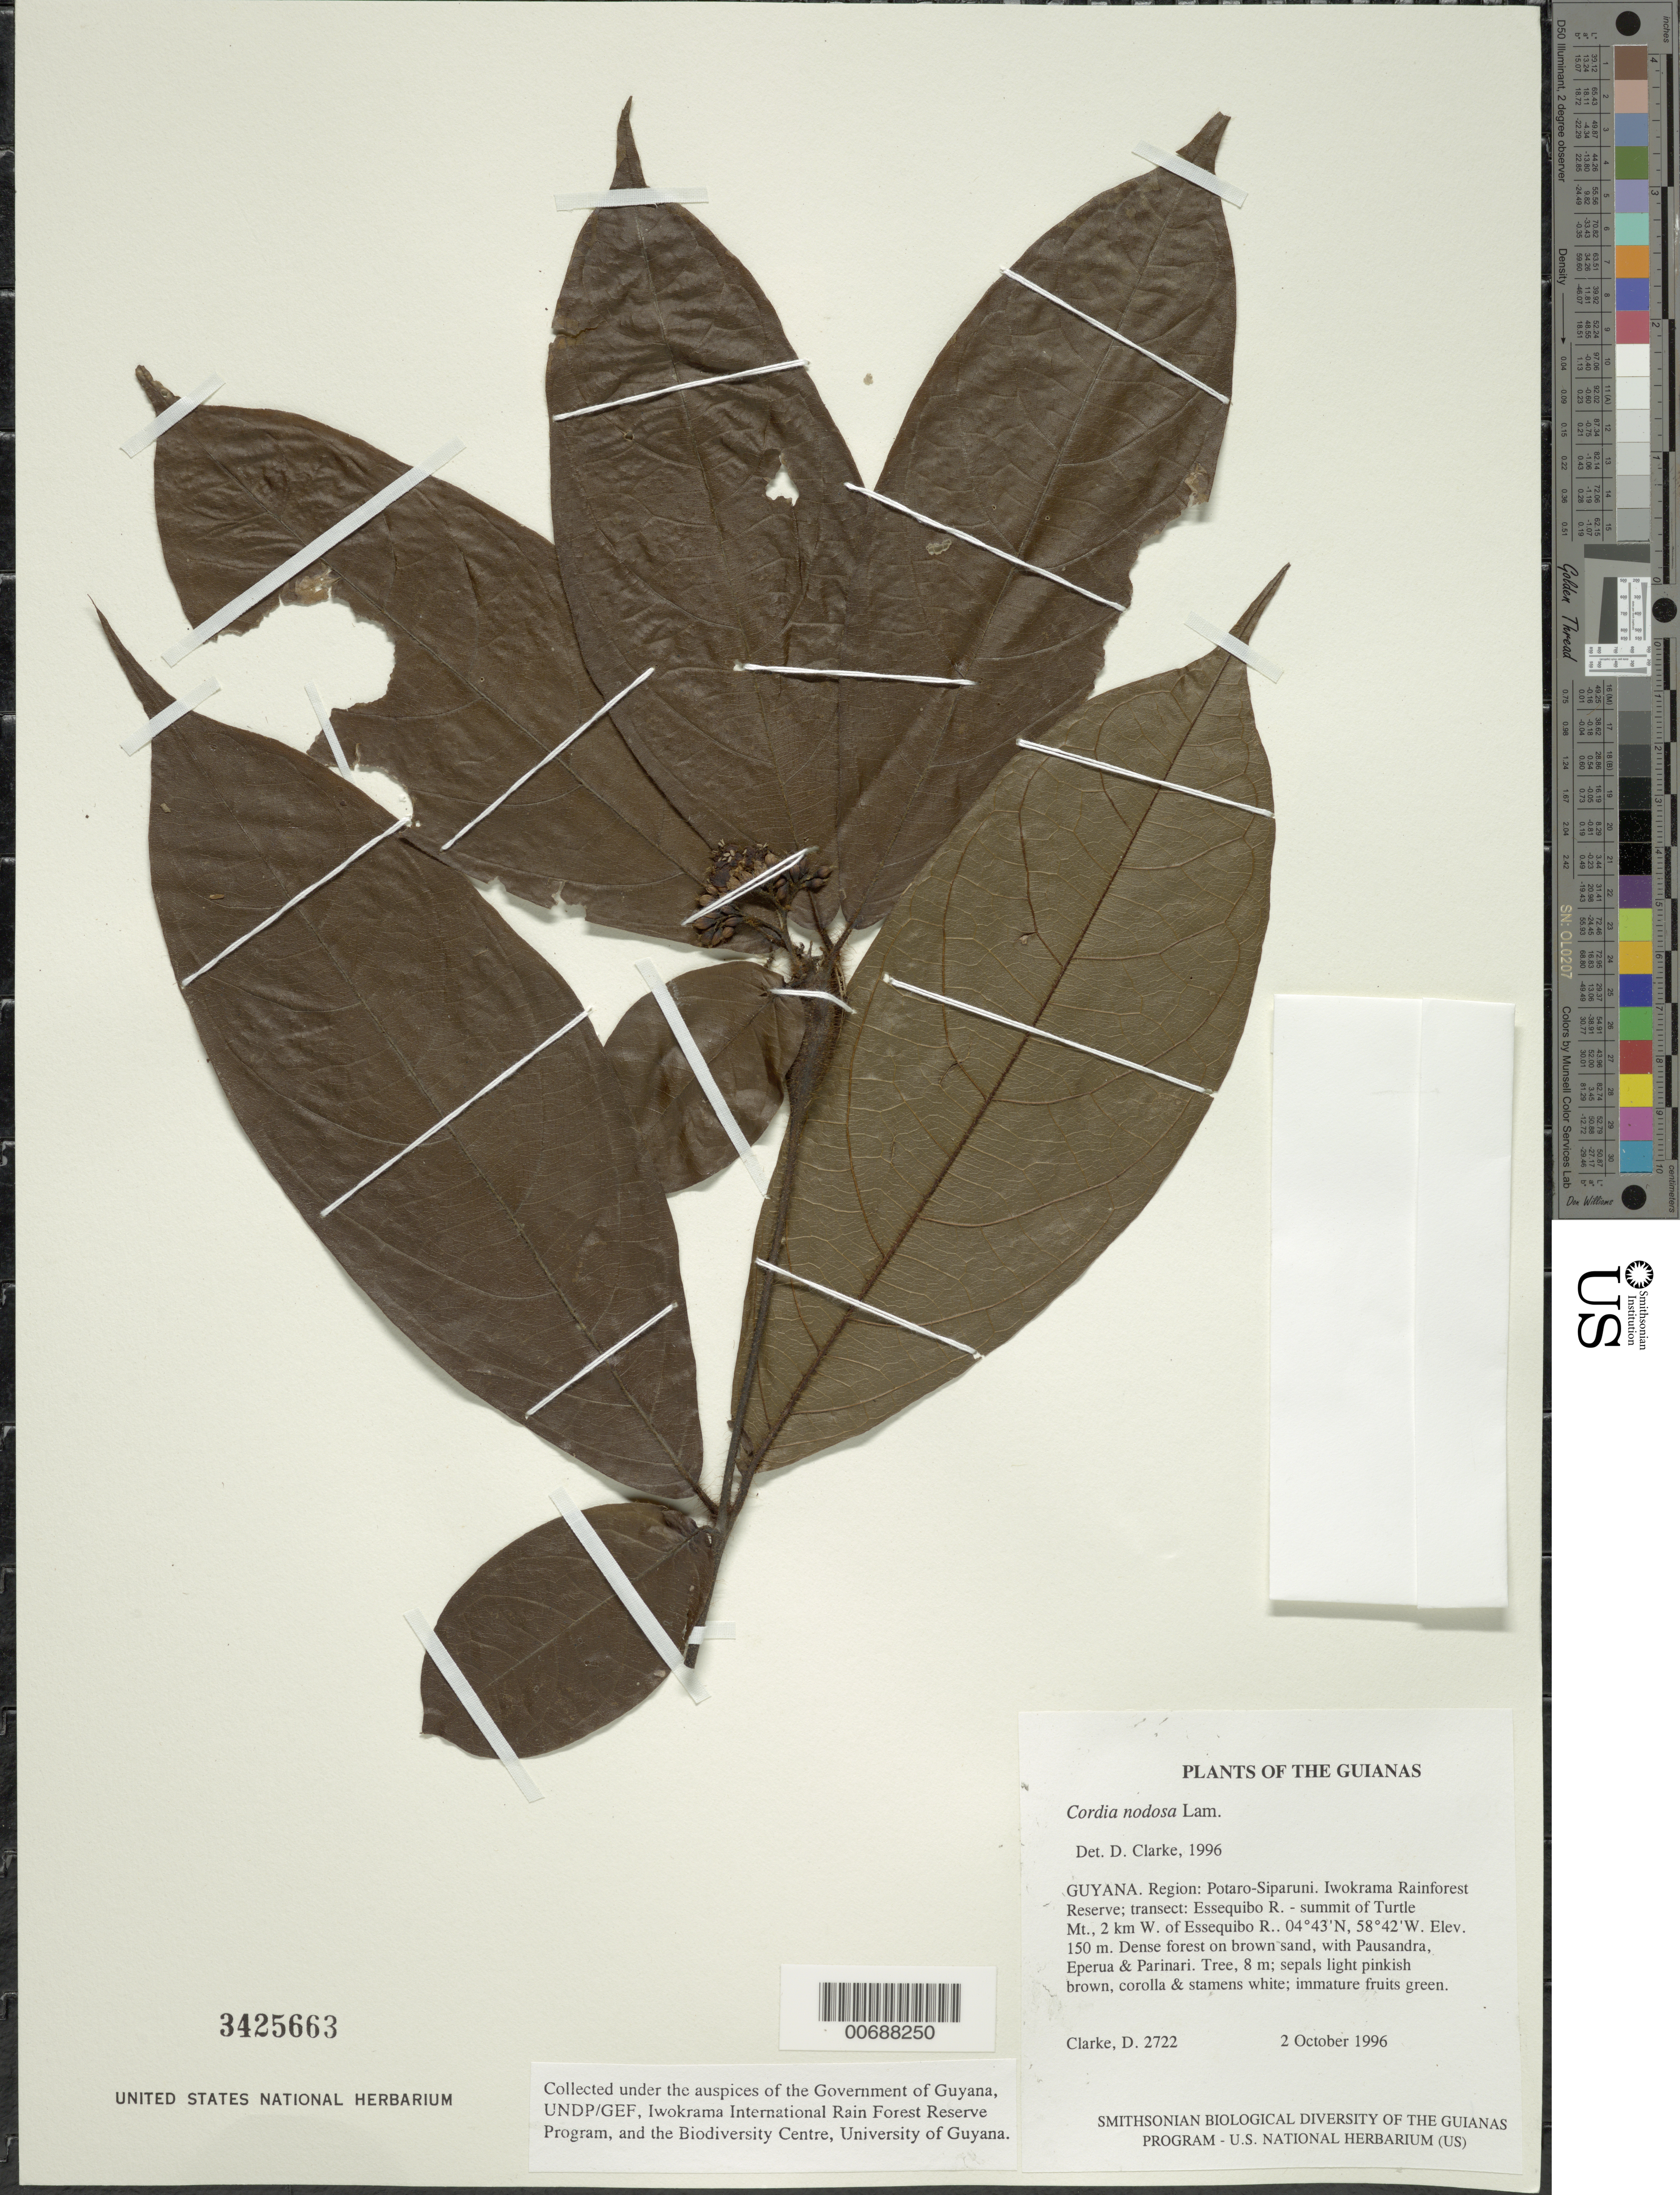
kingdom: Plantae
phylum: Tracheophyta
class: Magnoliopsida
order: Boraginales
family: Cordiaceae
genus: Cordia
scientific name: Cordia nodosa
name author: Lam.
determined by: Miller, James S., (MO), Missouri Botanical Garden (UNITED STATES)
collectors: H. D. Clarke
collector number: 2722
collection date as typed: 2 October 1996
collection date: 1996-10-02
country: Guyana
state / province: Potaro-Siparuni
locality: Iwokrama Rainforest Reserve; transect: Essequibo R. - summit of Turtle Mt., 2 km W. of Essequibo R.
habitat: Dense forest on brown sand, with Pausandra, Eperua & Parinari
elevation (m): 150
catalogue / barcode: US 3425663